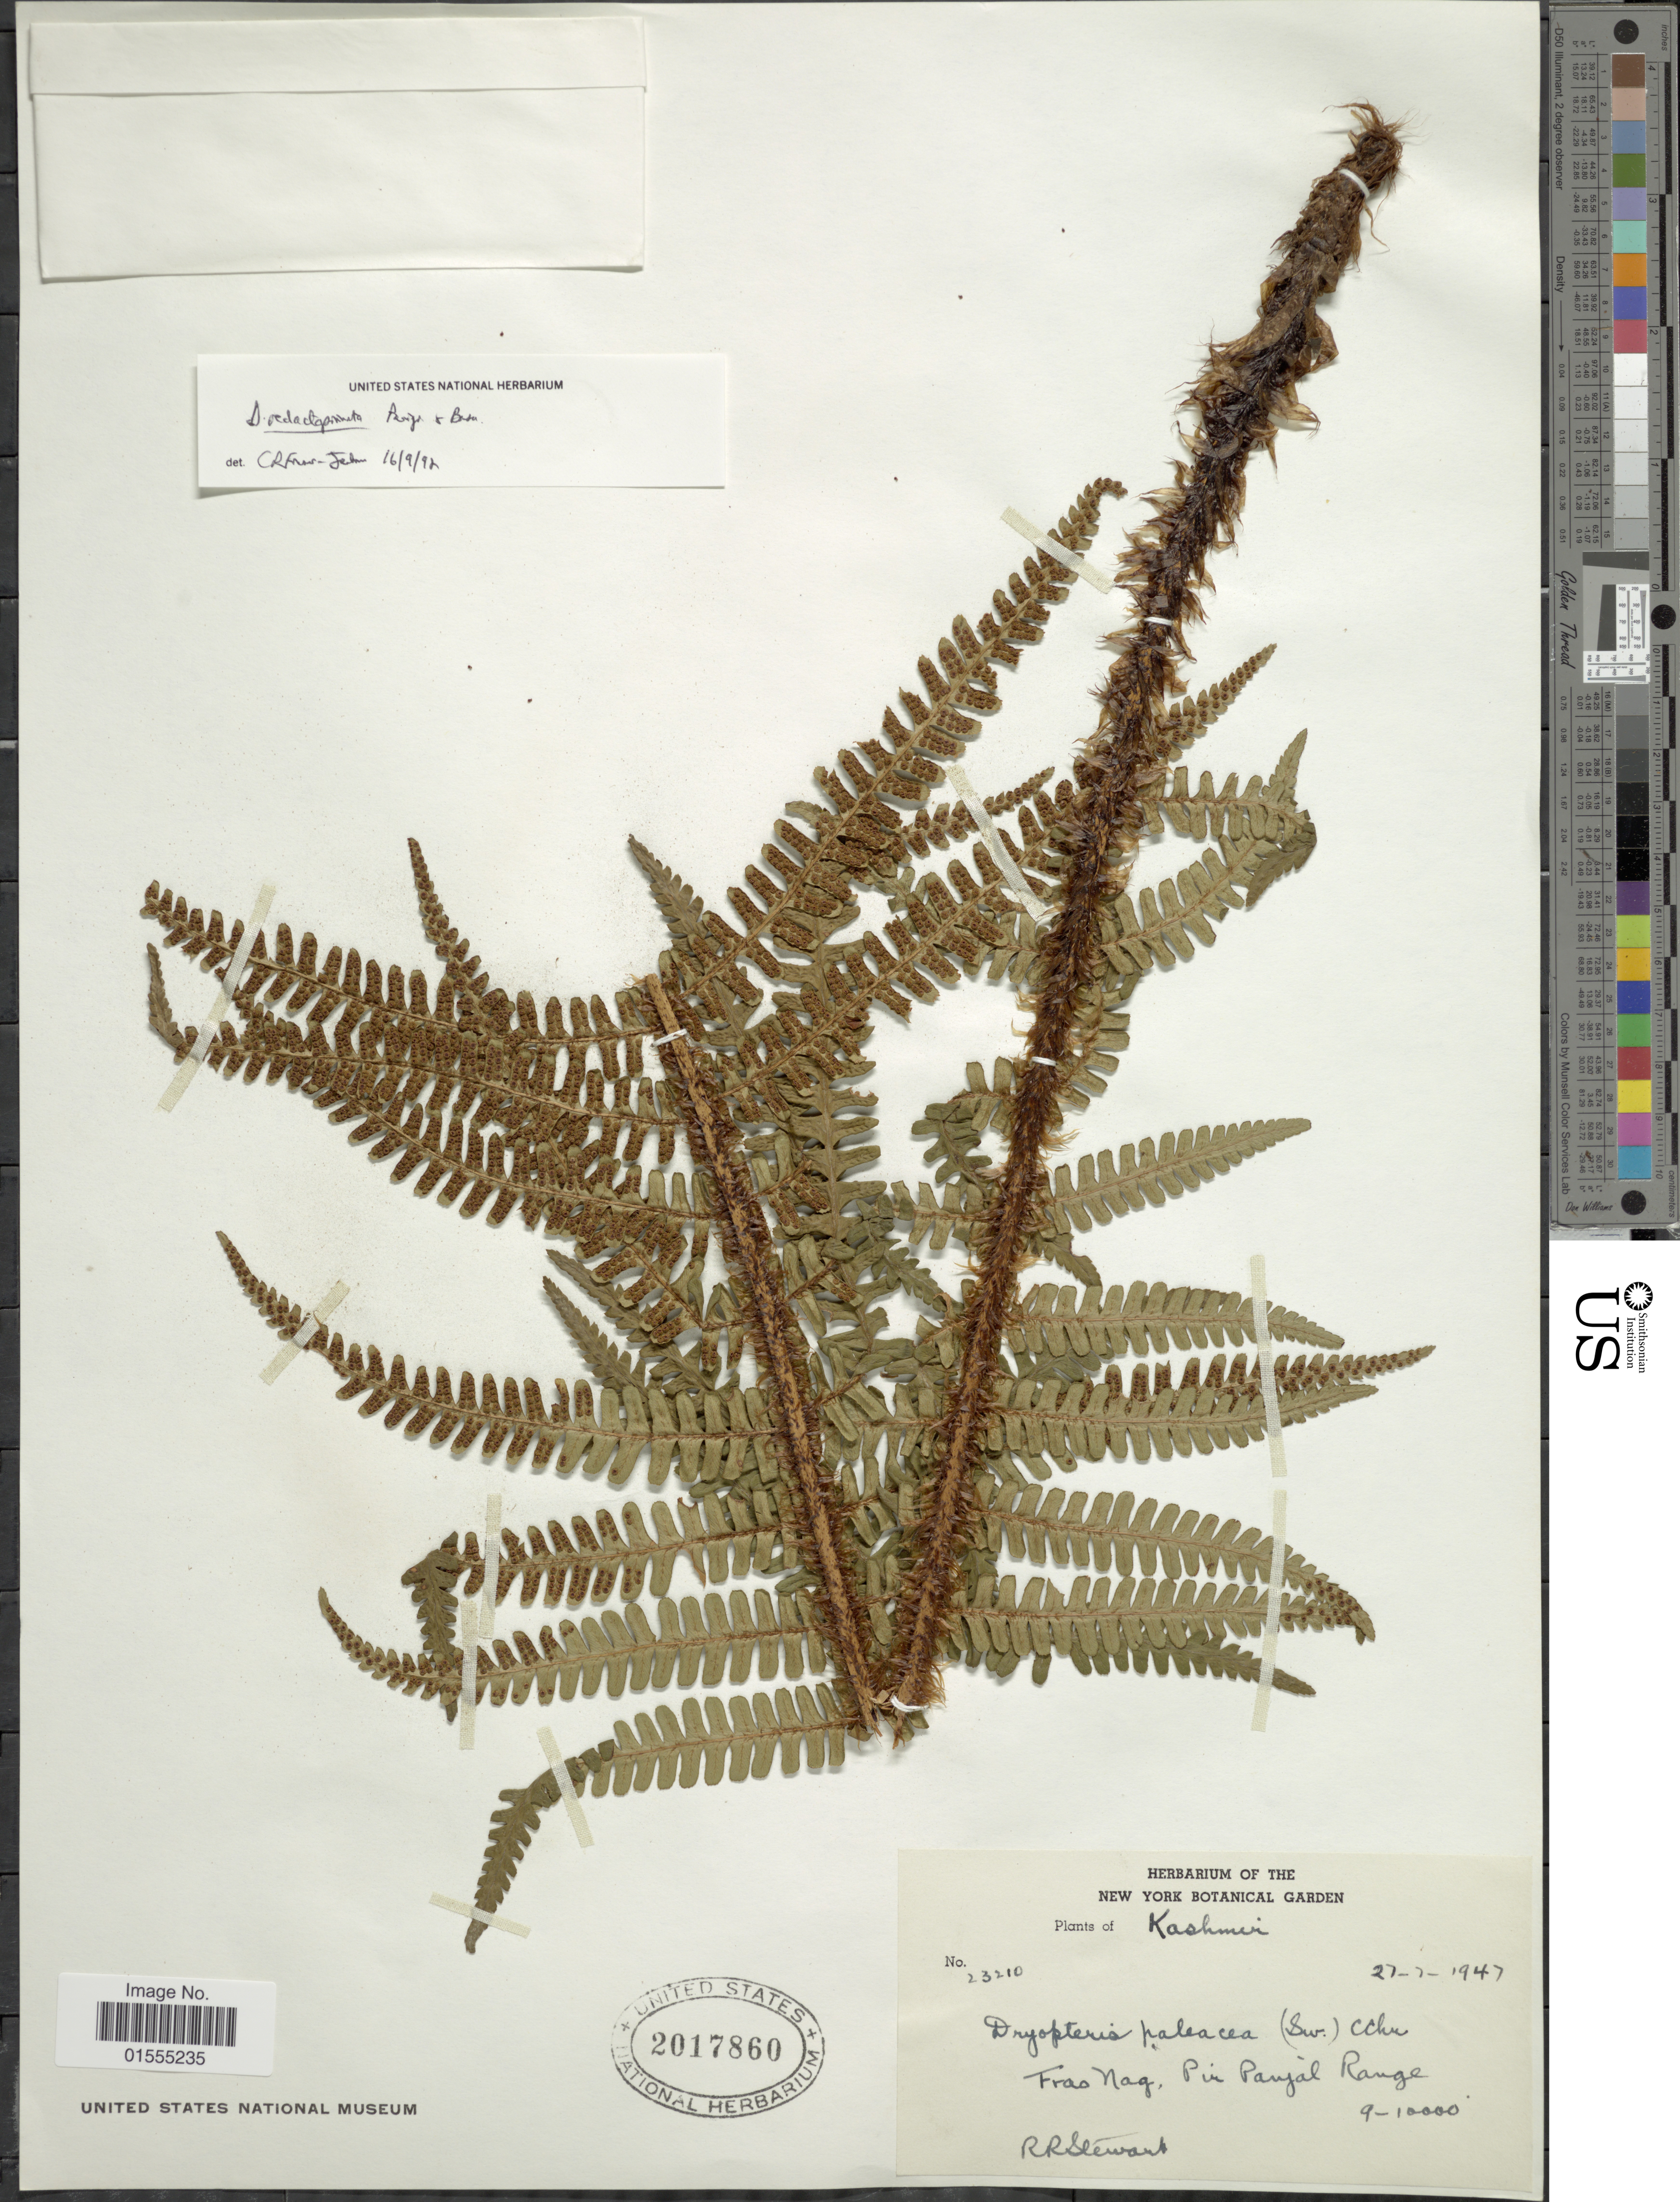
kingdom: Plantae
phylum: Tracheophyta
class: Polypodiopsida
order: Polypodiales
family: Dryopteridaceae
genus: Dryopteris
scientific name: Dryopteris wallichiana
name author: (Spreng.) Hyl.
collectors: R. R. Stewart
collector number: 23210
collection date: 1947-07-27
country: India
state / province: Jammu and Kashmir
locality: Kashmir, Fras Nag, Pir Panjal Range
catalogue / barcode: US 2017860